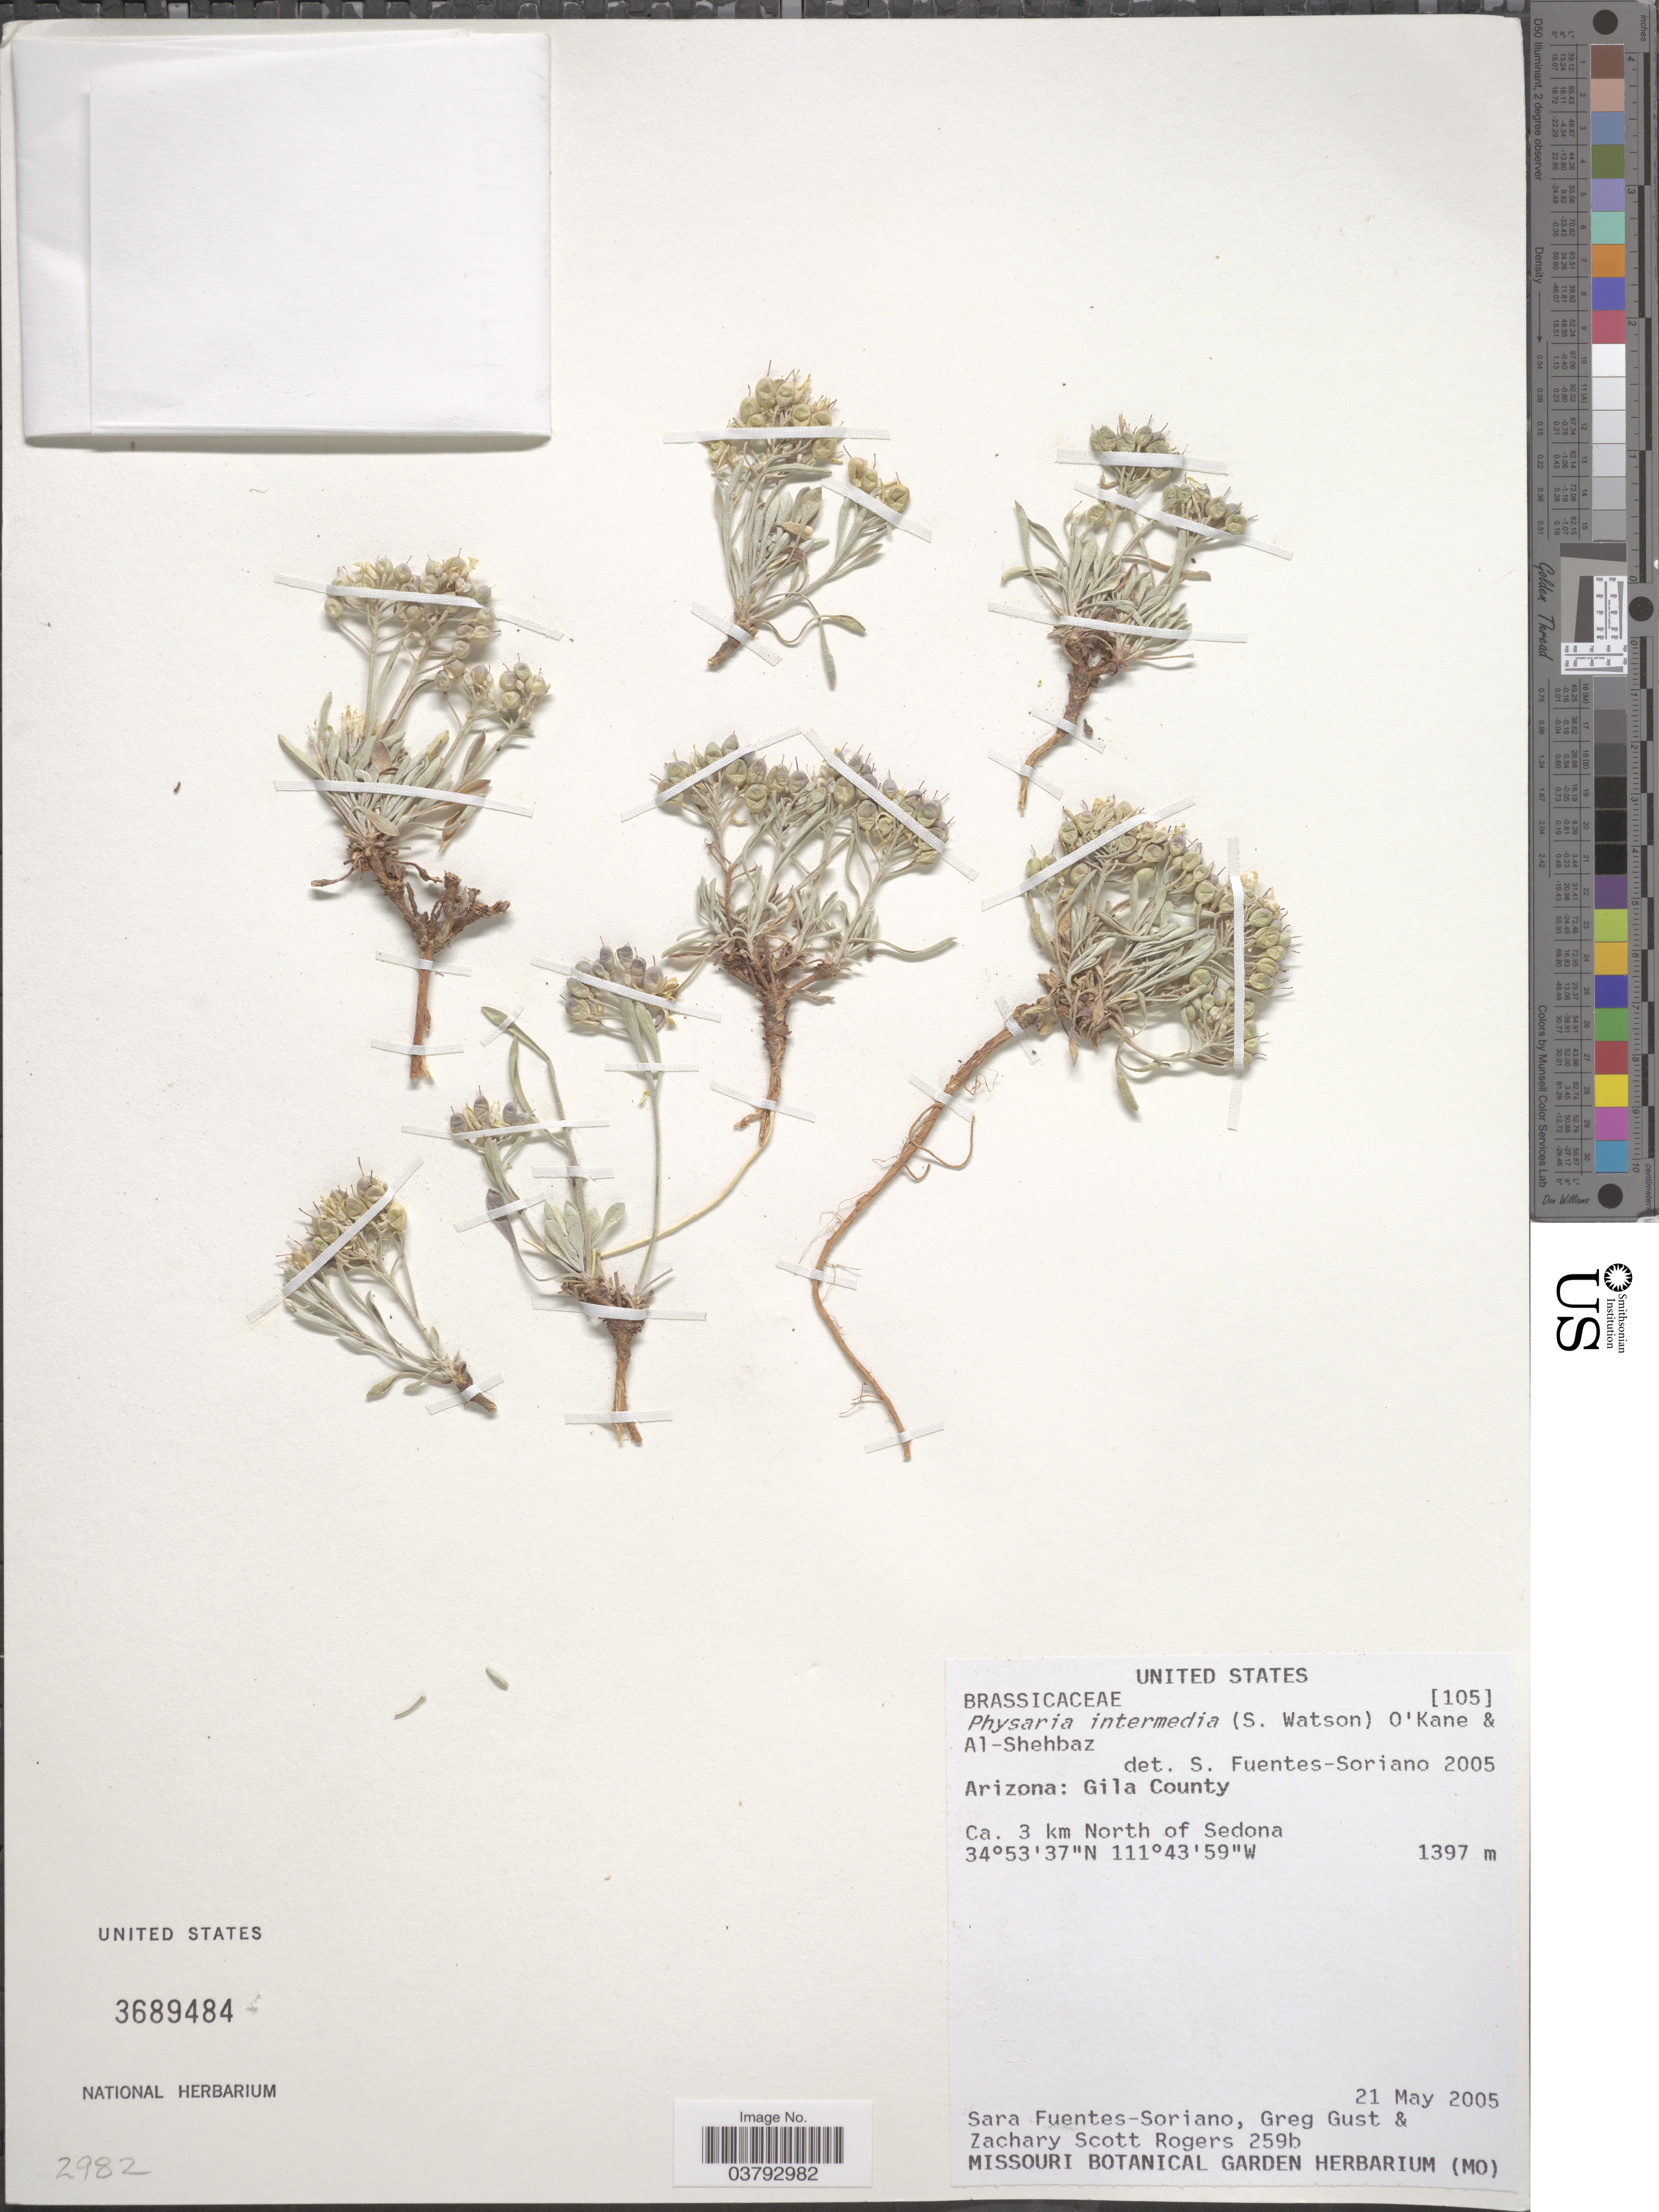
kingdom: Plantae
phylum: Tracheophyta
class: Magnoliopsida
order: Brassicales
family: Brassicaceae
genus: Physaria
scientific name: Physaria intermedia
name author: (S. Watson) O'Kane & Al-Shehbaz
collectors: S. Fuentes-Soriano, G. Gust & Z. S. Rogers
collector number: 259b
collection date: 2005-05-21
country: United States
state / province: Arizona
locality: Gila County. Ca. 3 km North of Sedona.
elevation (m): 1397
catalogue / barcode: US 3689484